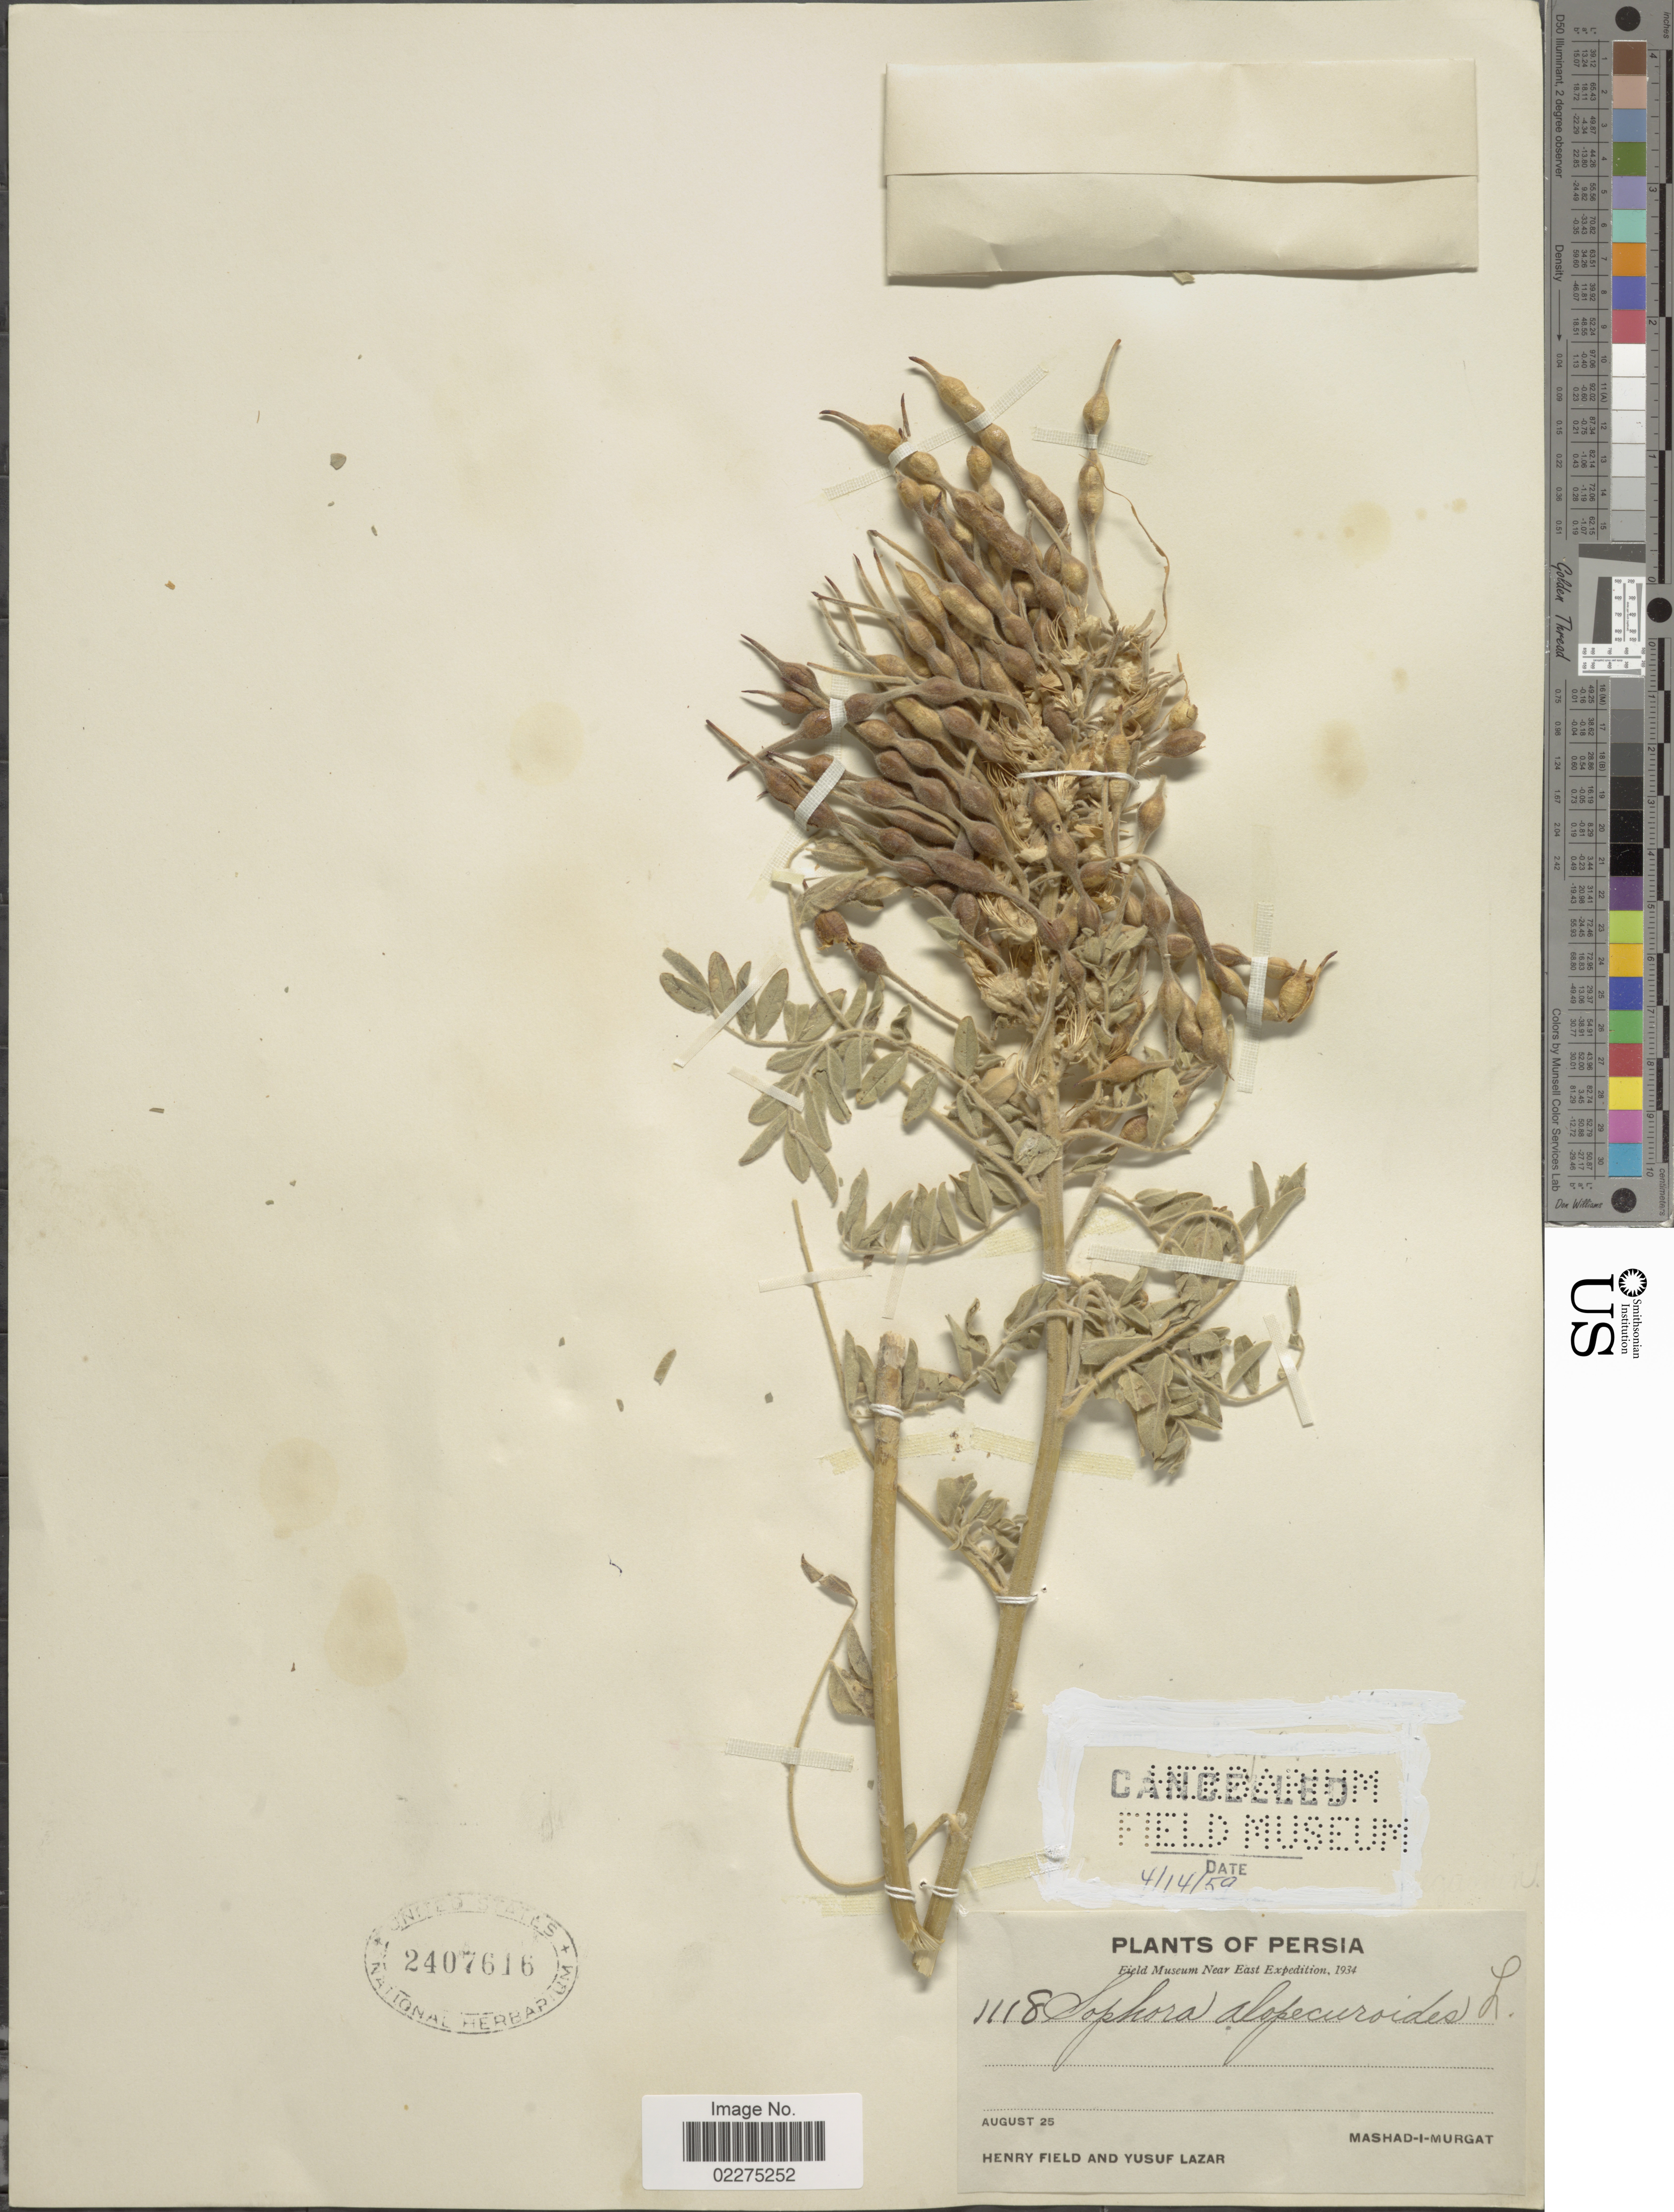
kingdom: Plantae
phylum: Tracheophyta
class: Magnoliopsida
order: Fabales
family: Fabaceae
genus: Sophora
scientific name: Sophora alopecuroides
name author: L.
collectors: H. Field & Y. Lazar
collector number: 1118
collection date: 1934-08-25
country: Iran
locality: Persia. Mashad-I-Murgat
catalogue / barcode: US 2407616